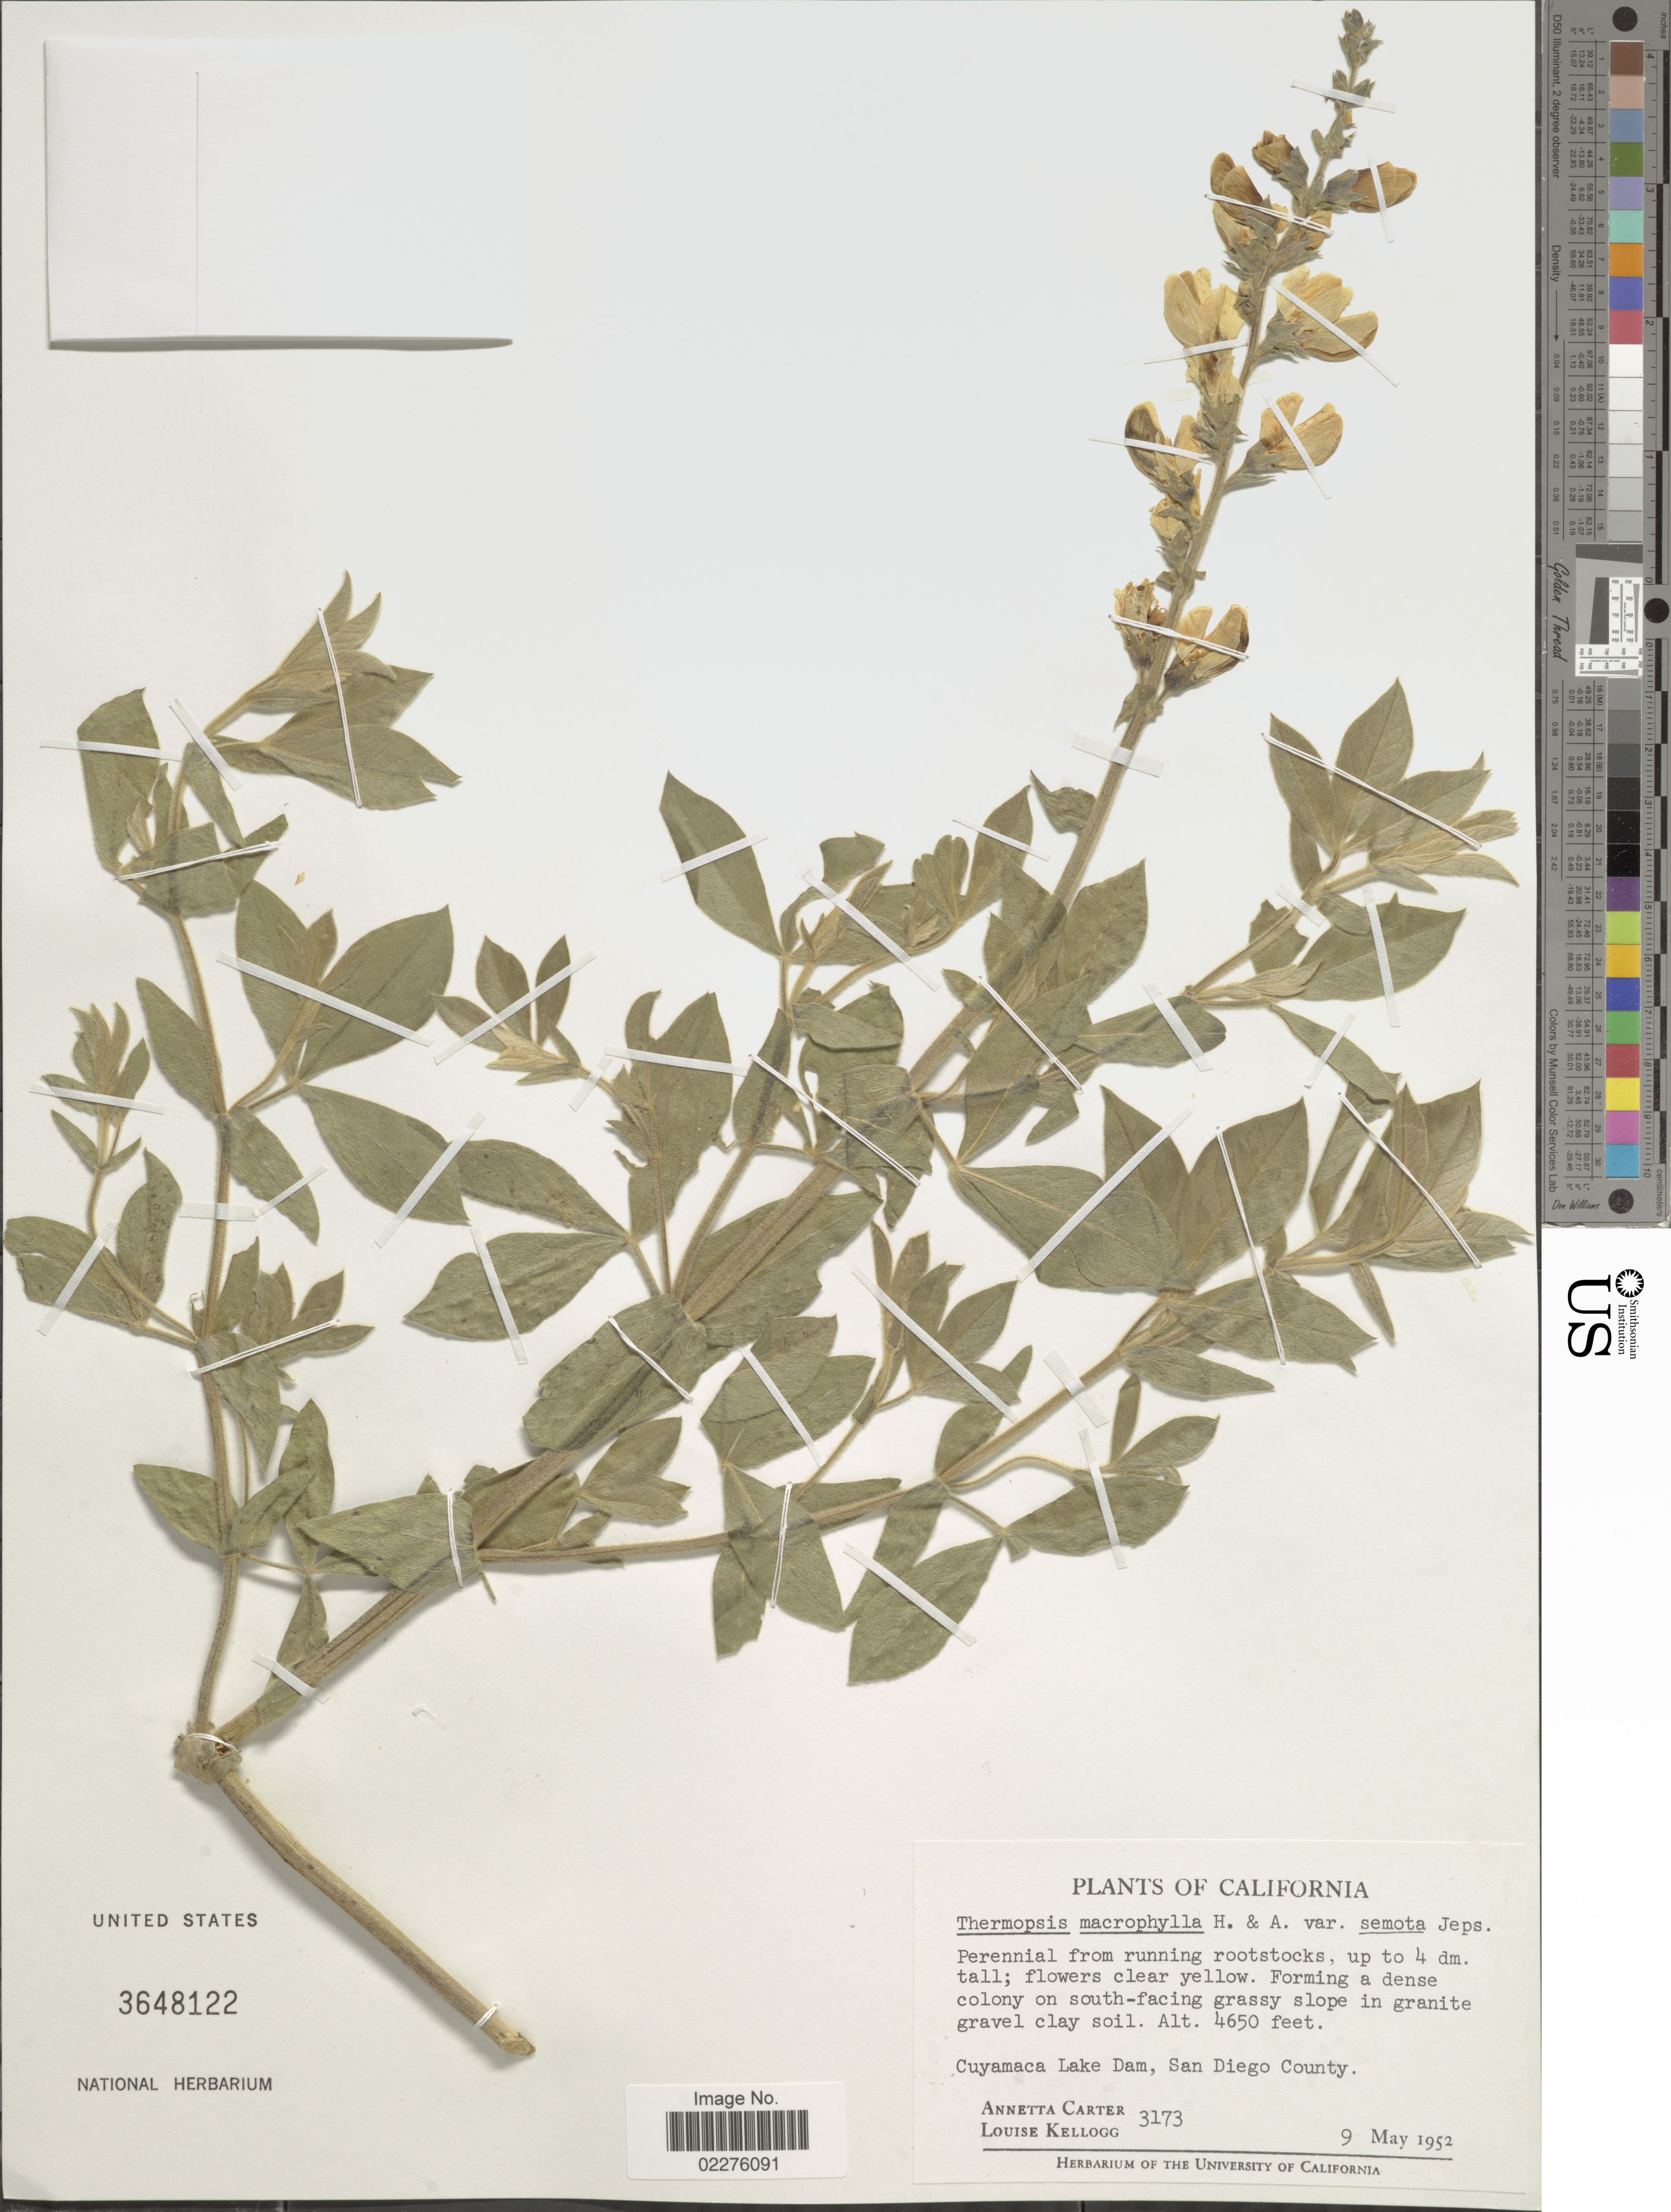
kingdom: Plantae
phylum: Tracheophyta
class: Magnoliopsida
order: Fabales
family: Fabaceae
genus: Thermopsis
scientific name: Thermopsis macrophylla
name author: Hook. & Arn.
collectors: A. Carter & L. Kellogg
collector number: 3173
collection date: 1952-05-09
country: United States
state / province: California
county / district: San Diego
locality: On south-facing grassy slope in granite gravel clay soil, Cuyamaca Lake Dam, San Diego County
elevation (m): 1417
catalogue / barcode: US 3648122